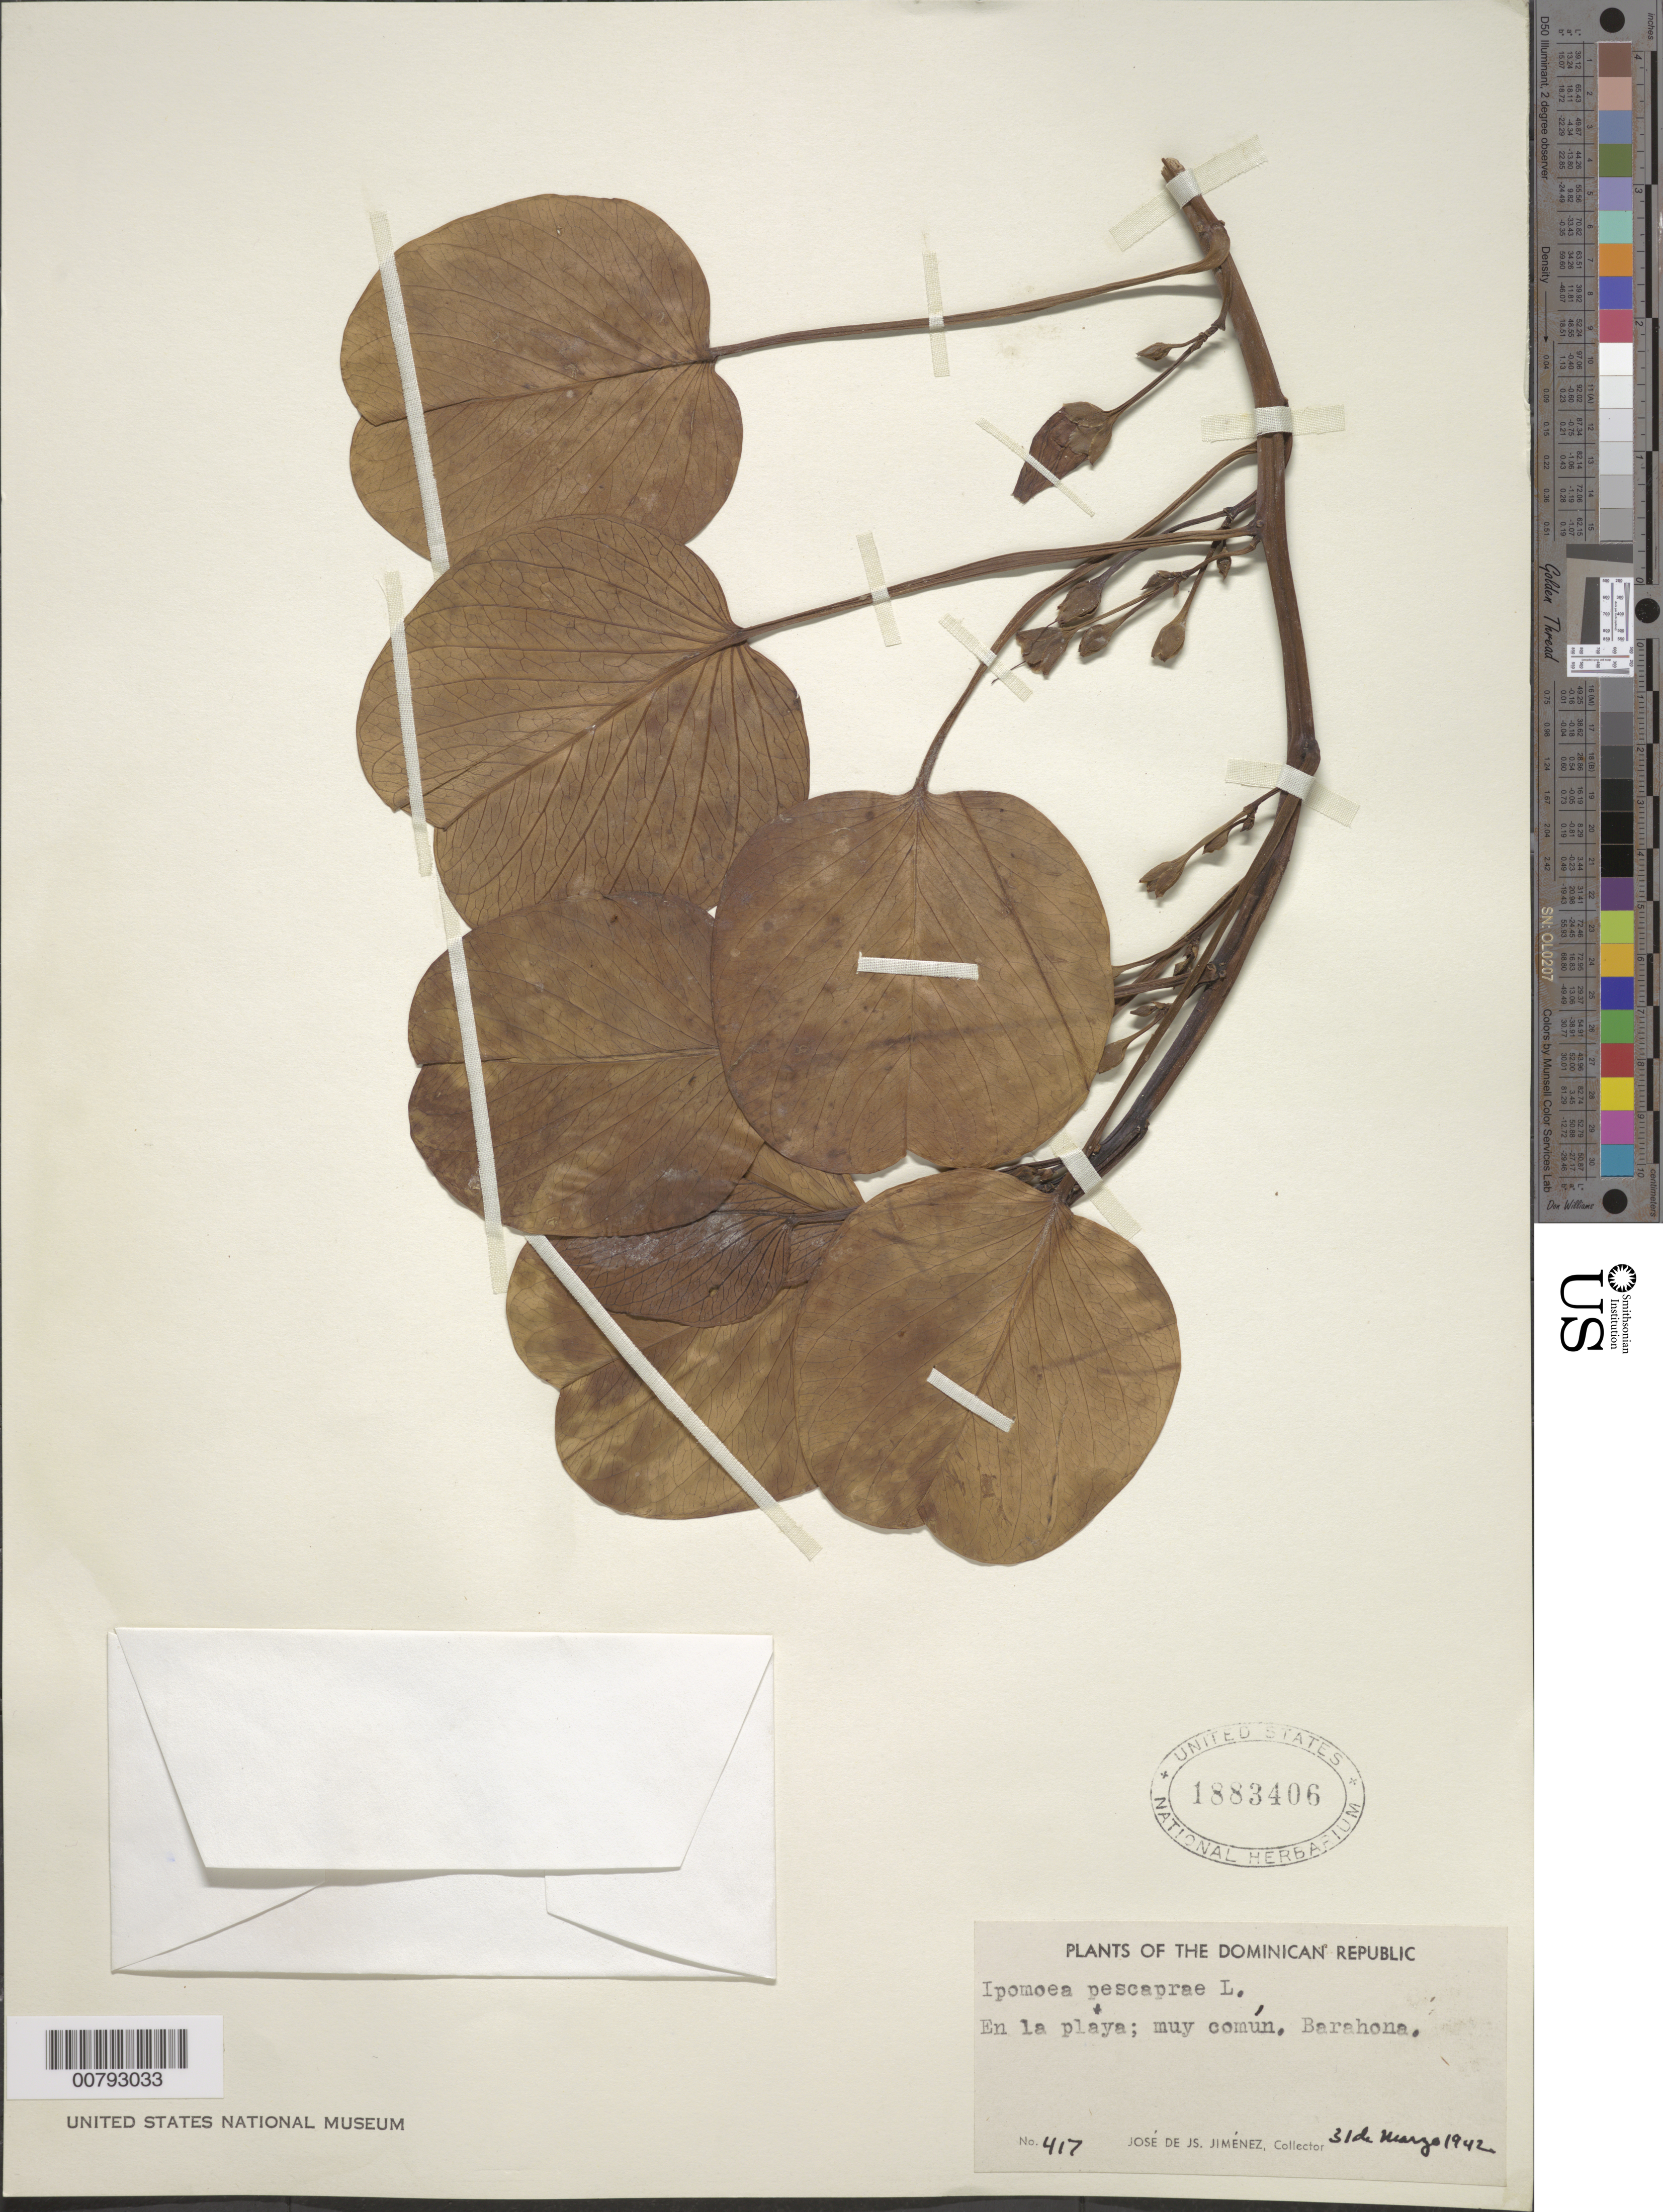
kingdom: Plantae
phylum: Tracheophyta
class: Magnoliopsida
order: Solanales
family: Convolvulaceae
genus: Ipomoea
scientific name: Ipomoea pes-caprae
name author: (L.) R. Br.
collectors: J. J. Jiménez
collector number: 417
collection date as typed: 31 Mar 1942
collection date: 1942-03-31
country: Dominican Republic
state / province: Barahona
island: Hispaniola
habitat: In the beach.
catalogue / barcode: US 1883406